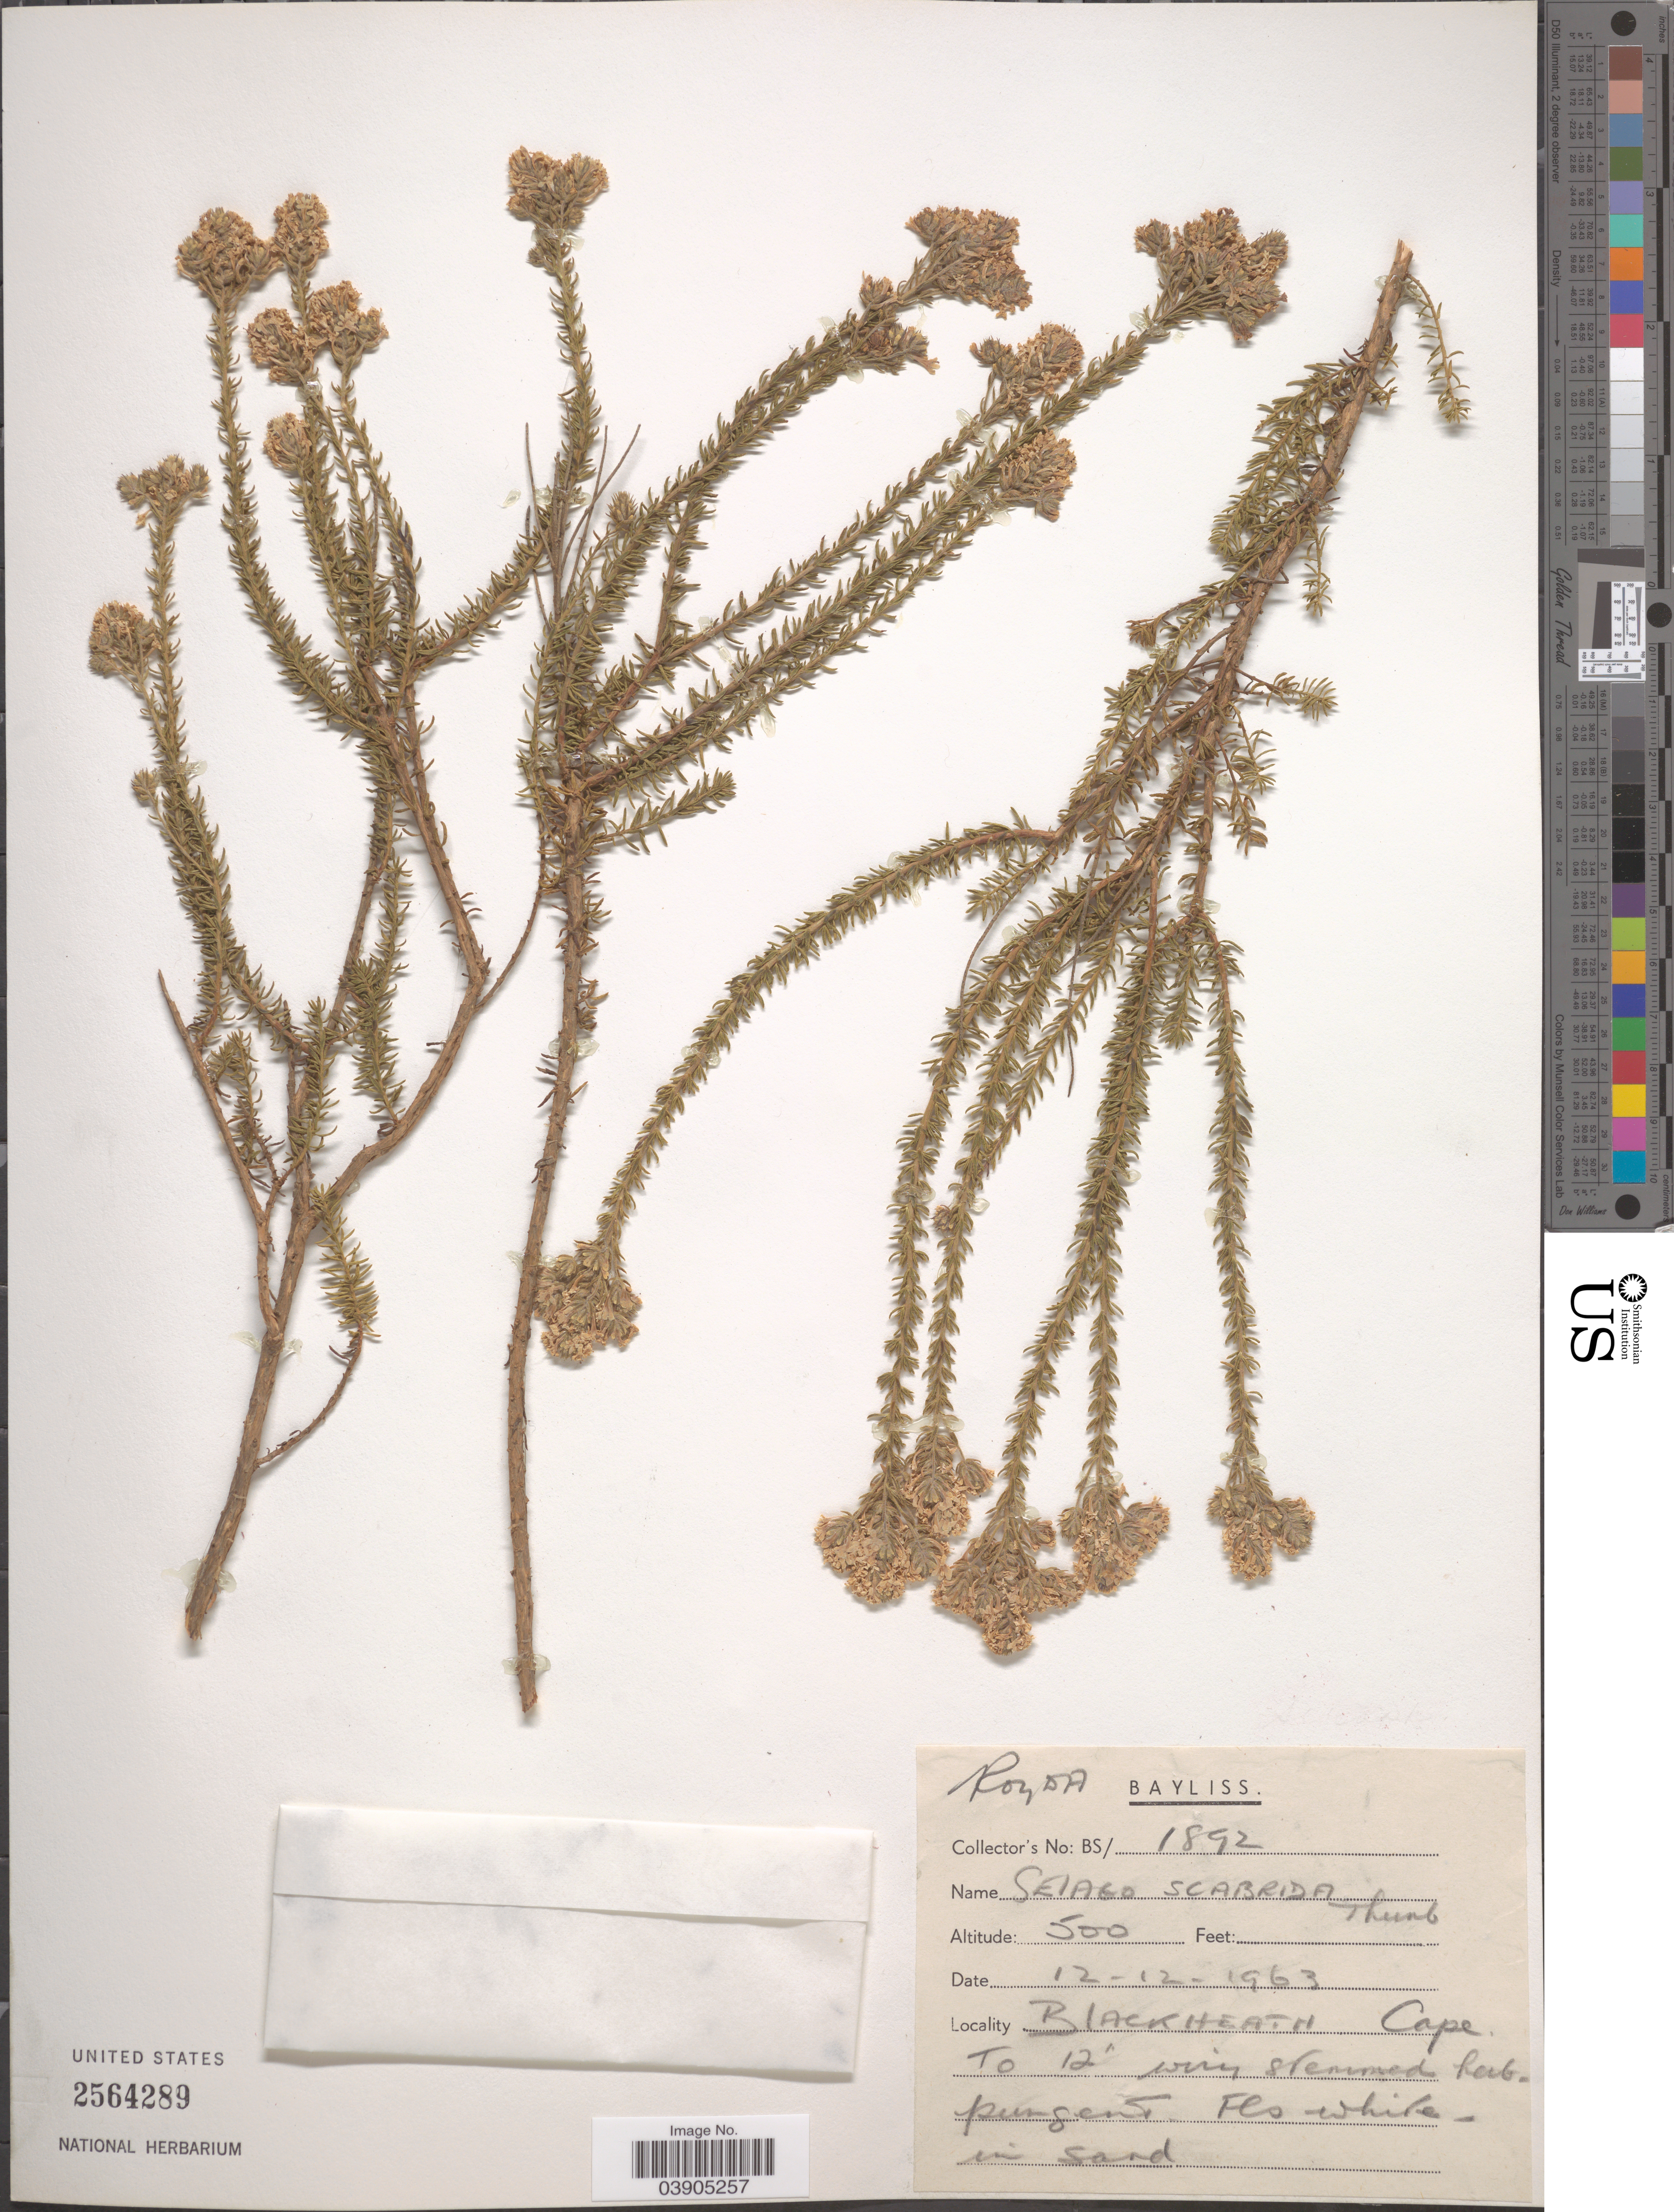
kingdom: Plantae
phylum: Tracheophyta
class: Magnoliopsida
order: Lamiales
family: Scrophulariaceae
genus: Selago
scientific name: Selago scabrida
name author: Thunb.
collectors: Bayliss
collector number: BS/1892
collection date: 1963-12-12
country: South Africa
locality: Blackheath Cape.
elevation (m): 152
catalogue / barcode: US 2564289